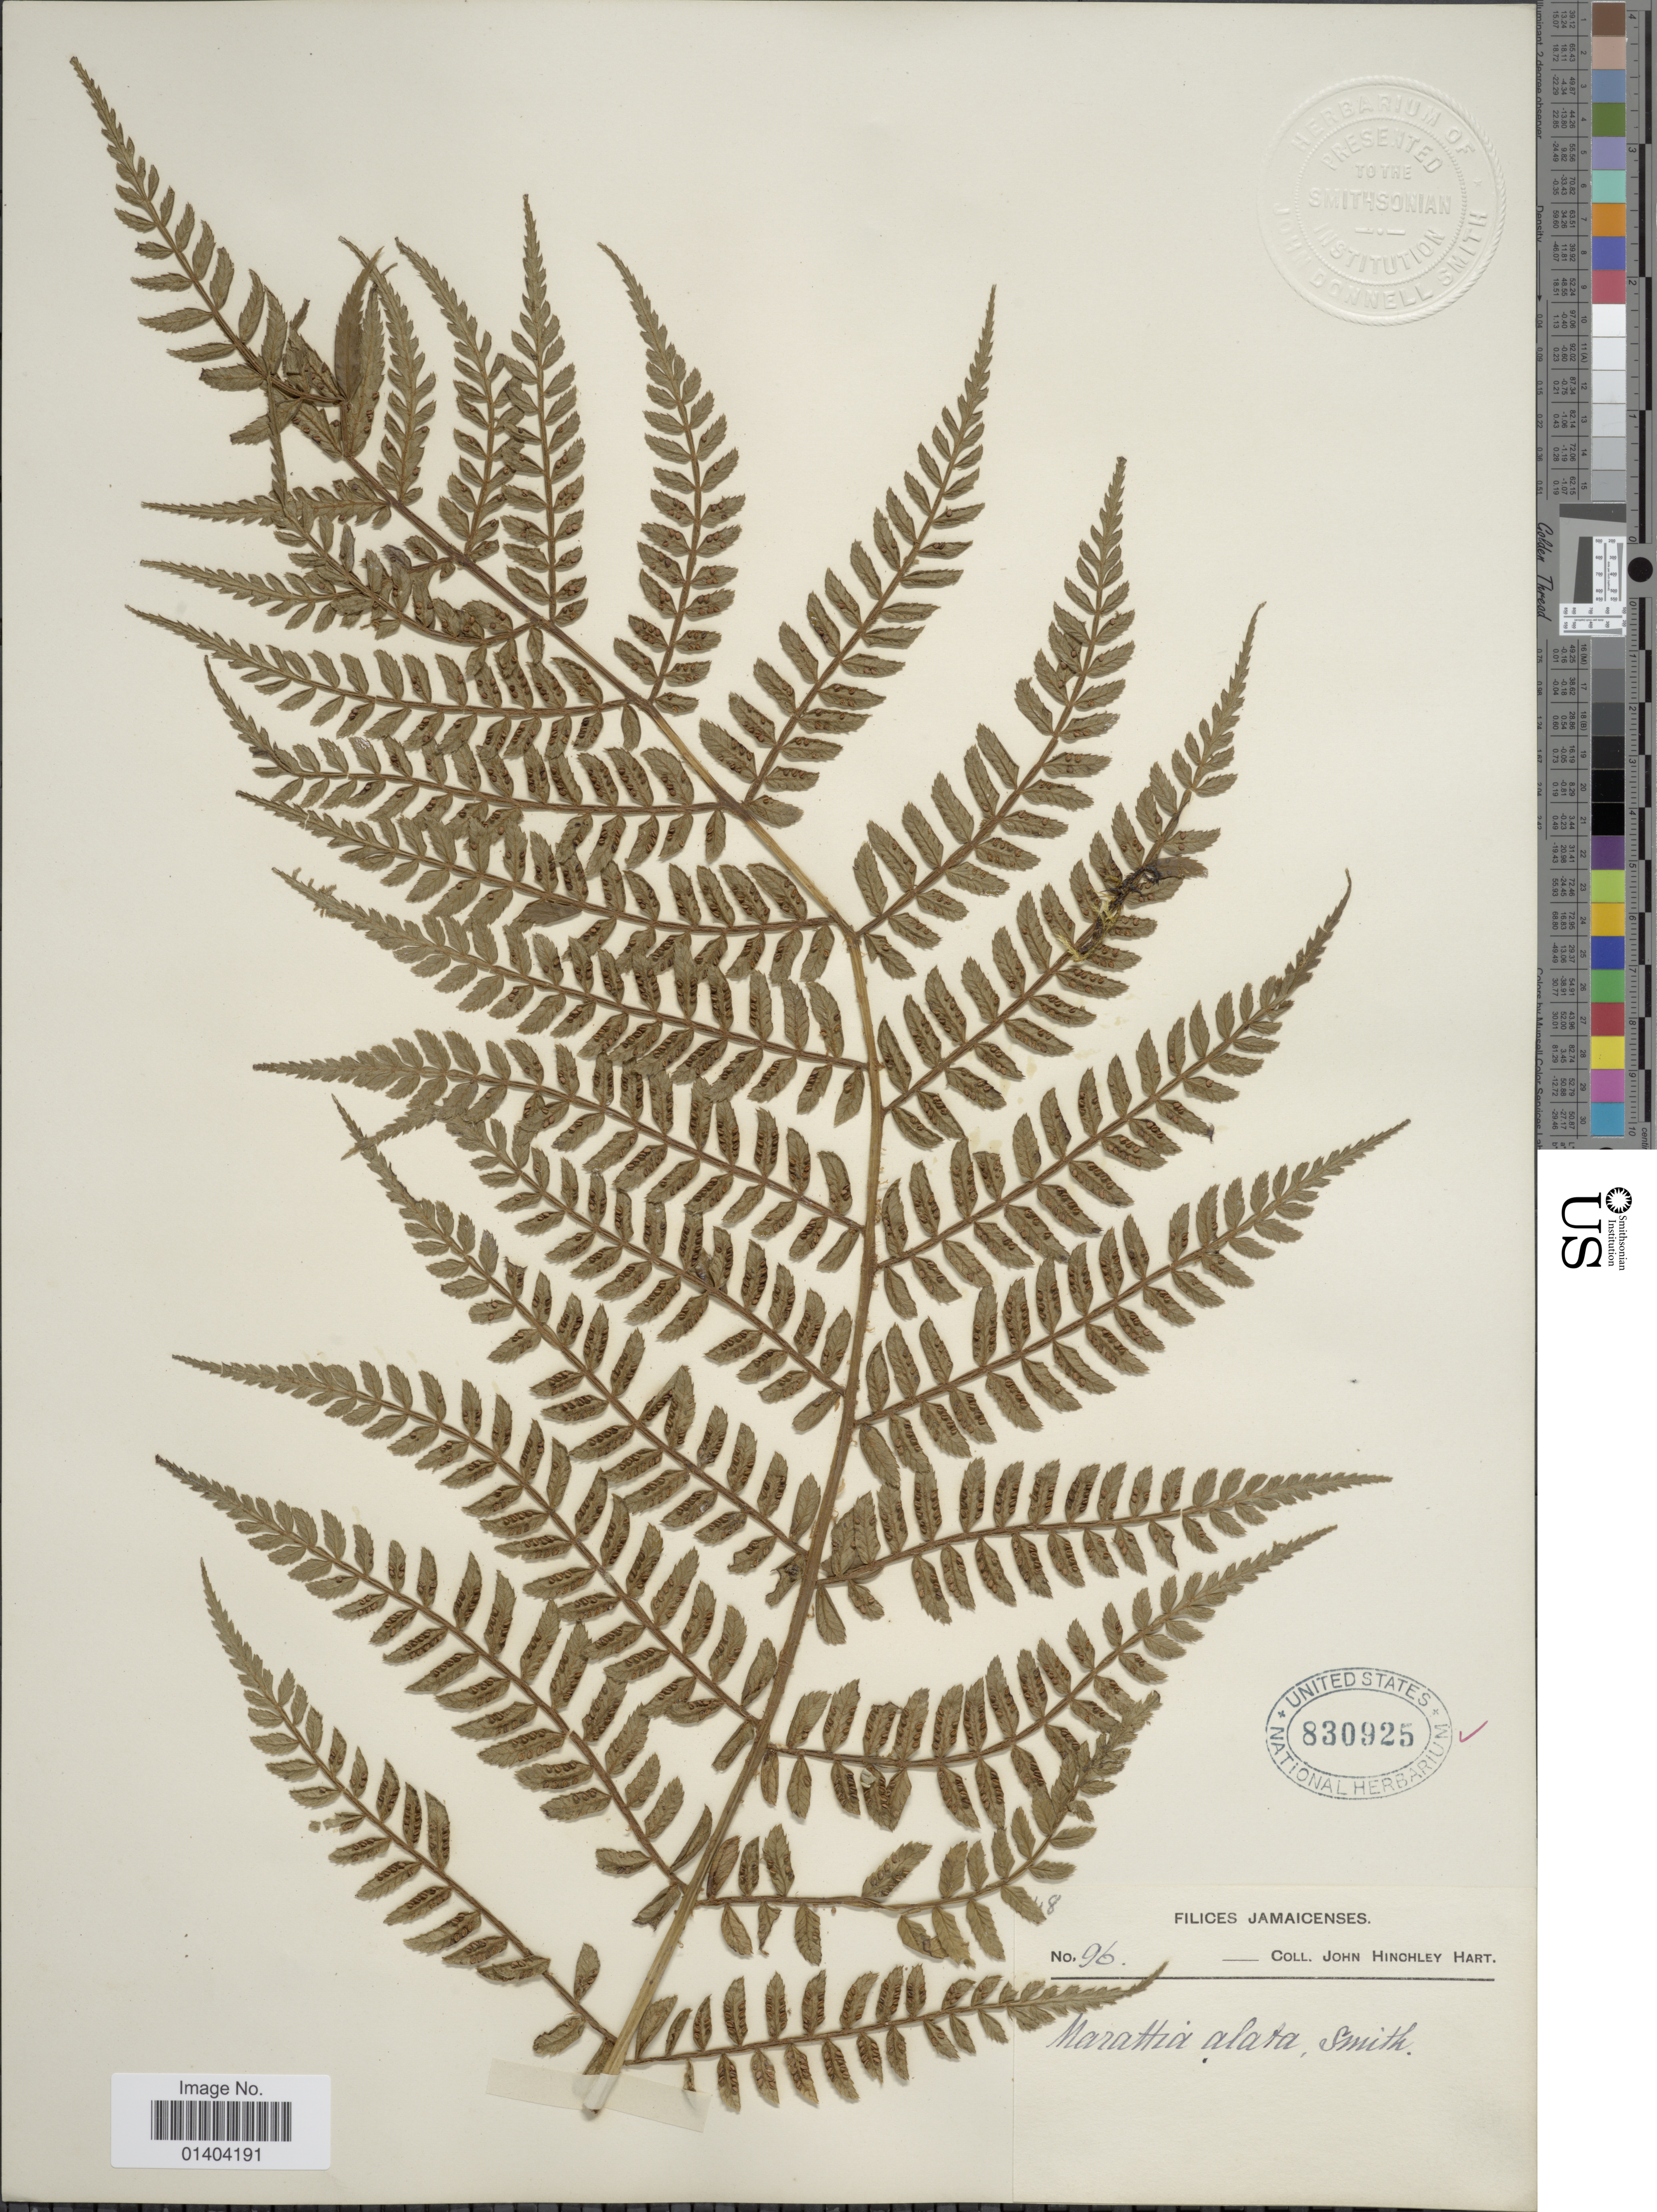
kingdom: Plantae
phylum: Tracheophyta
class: Polypodiopsida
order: Marattiales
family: Marattiaceae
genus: Marattia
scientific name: Marattia alata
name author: Sw.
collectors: J. H. Hart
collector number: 96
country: Jamaica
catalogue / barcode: US 830925